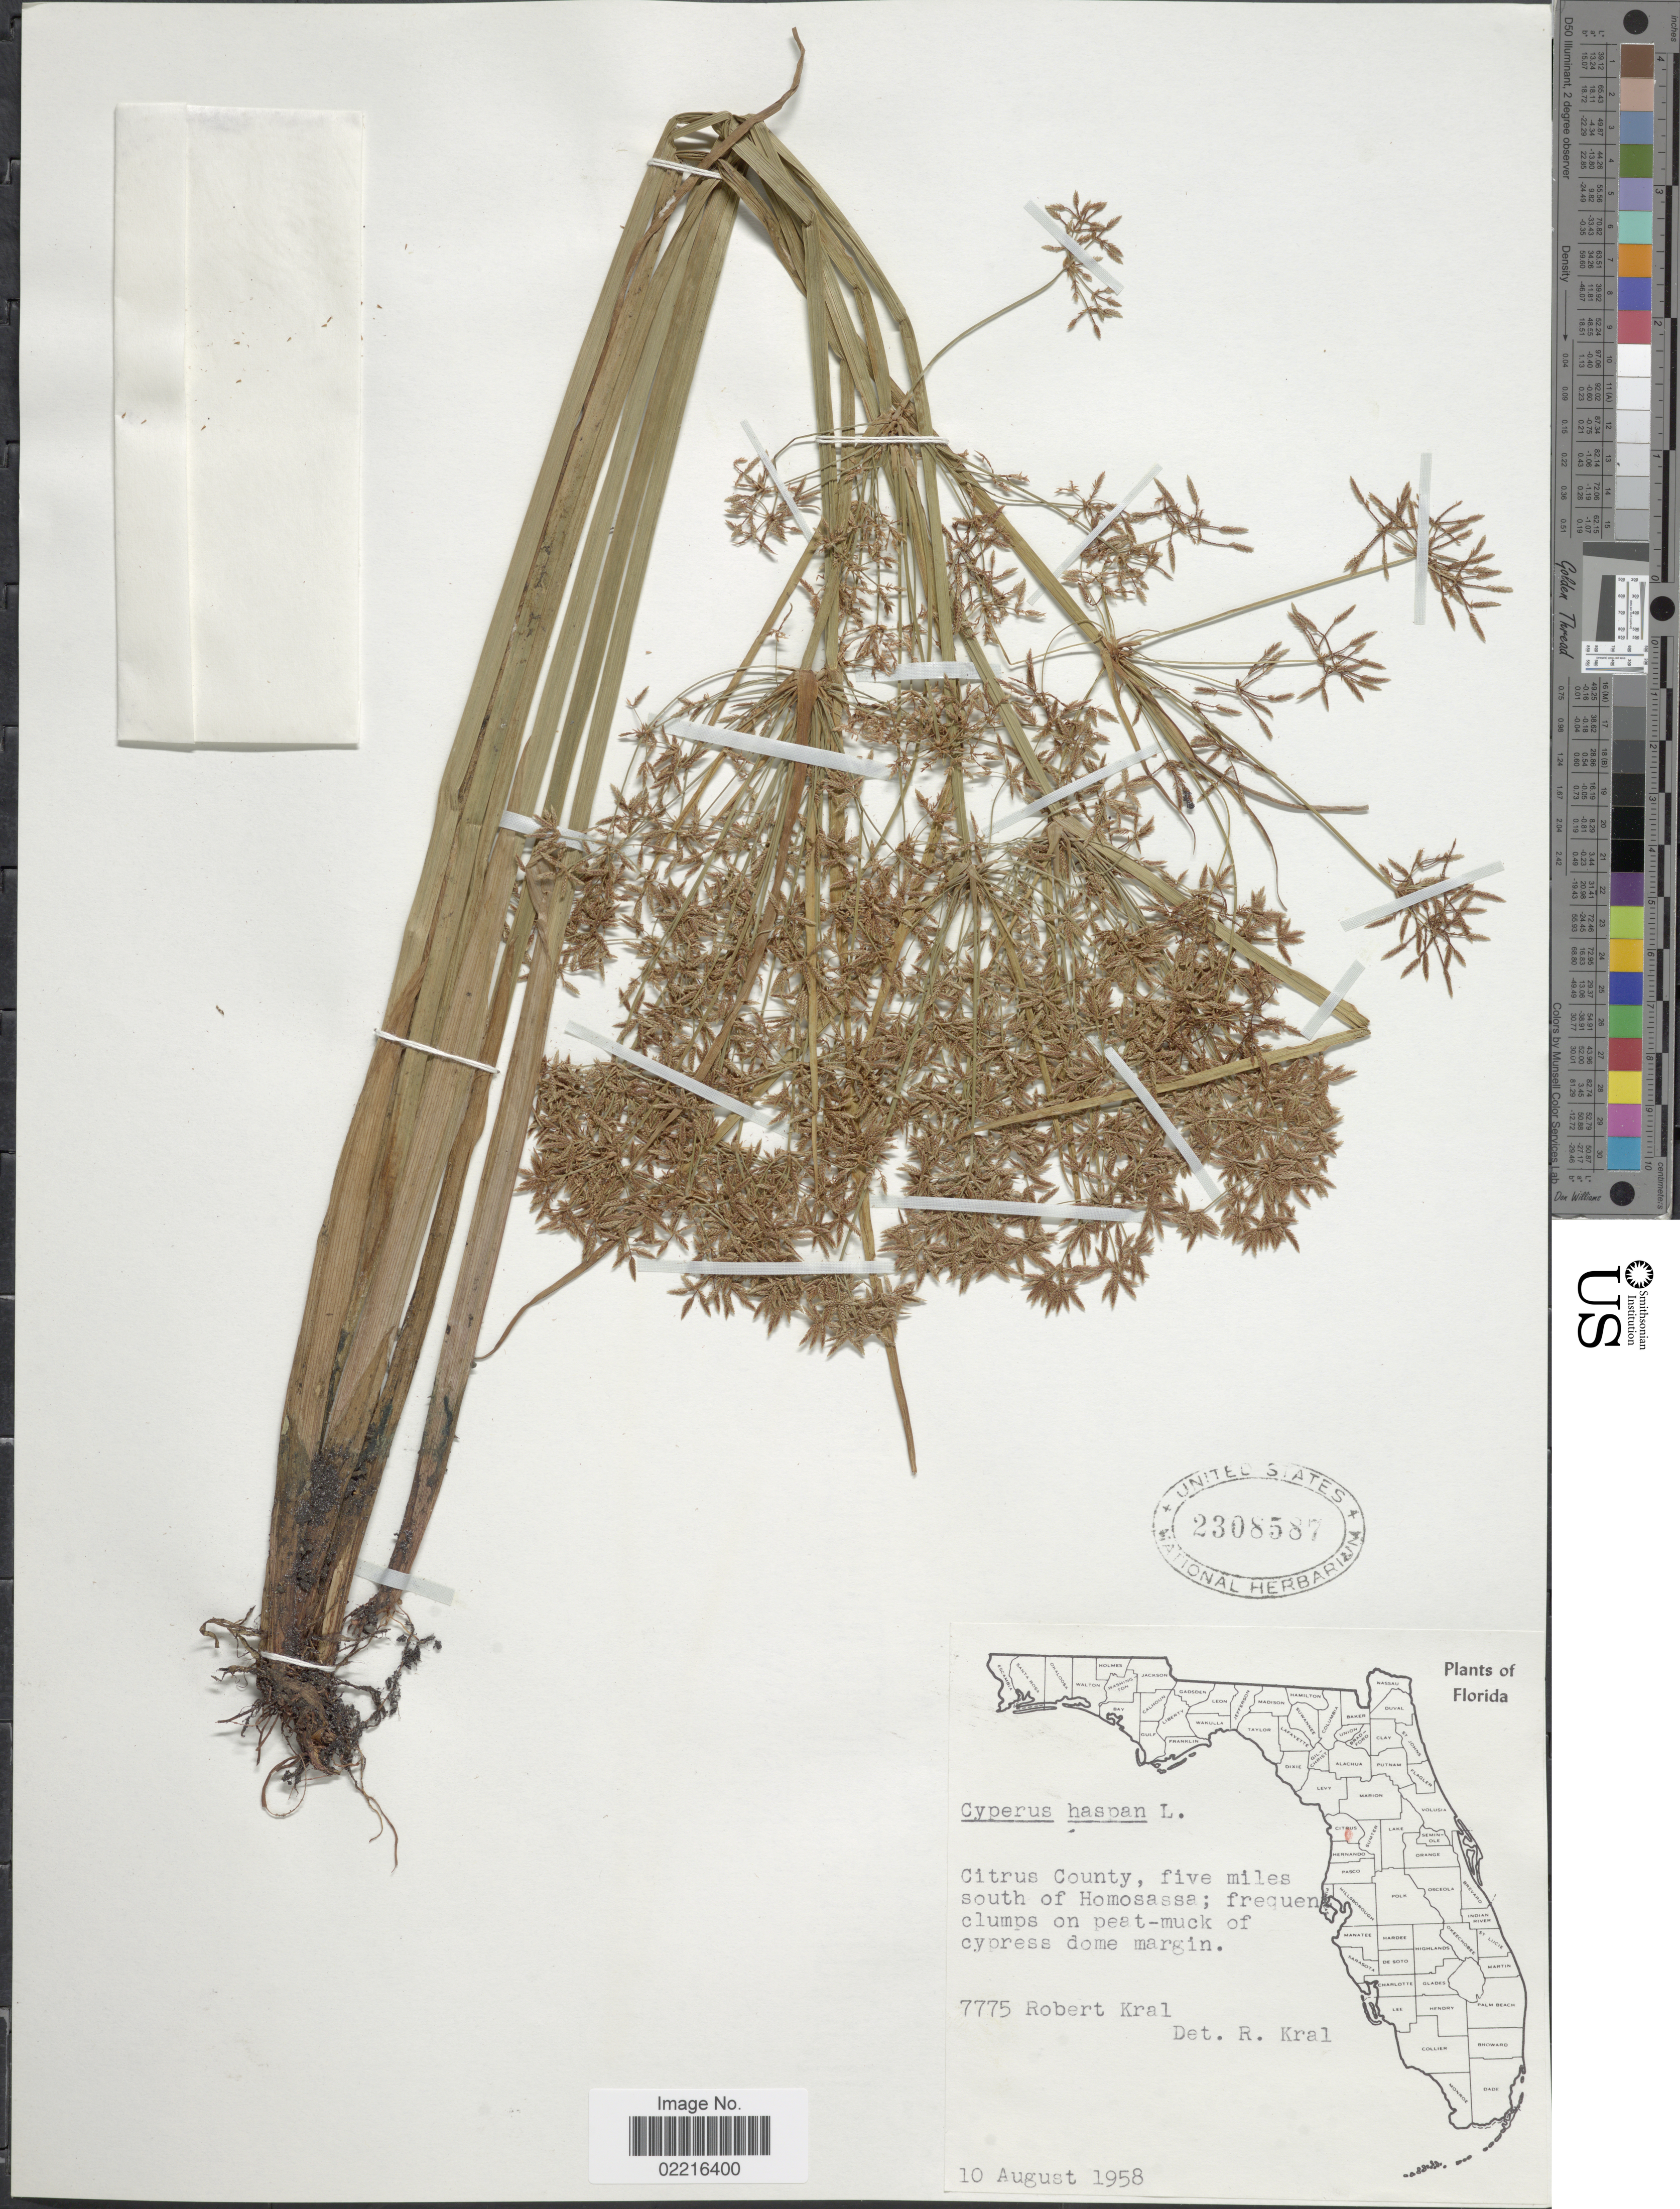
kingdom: Plantae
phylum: Tracheophyta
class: Liliopsida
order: Poales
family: Cyperaceae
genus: Cyperus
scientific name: Cyperus haspan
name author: L.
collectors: R. Kral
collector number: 7775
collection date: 1958-08-10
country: United States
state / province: Florida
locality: Citrus County, five miles south of Homosassa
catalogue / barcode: US 2308587